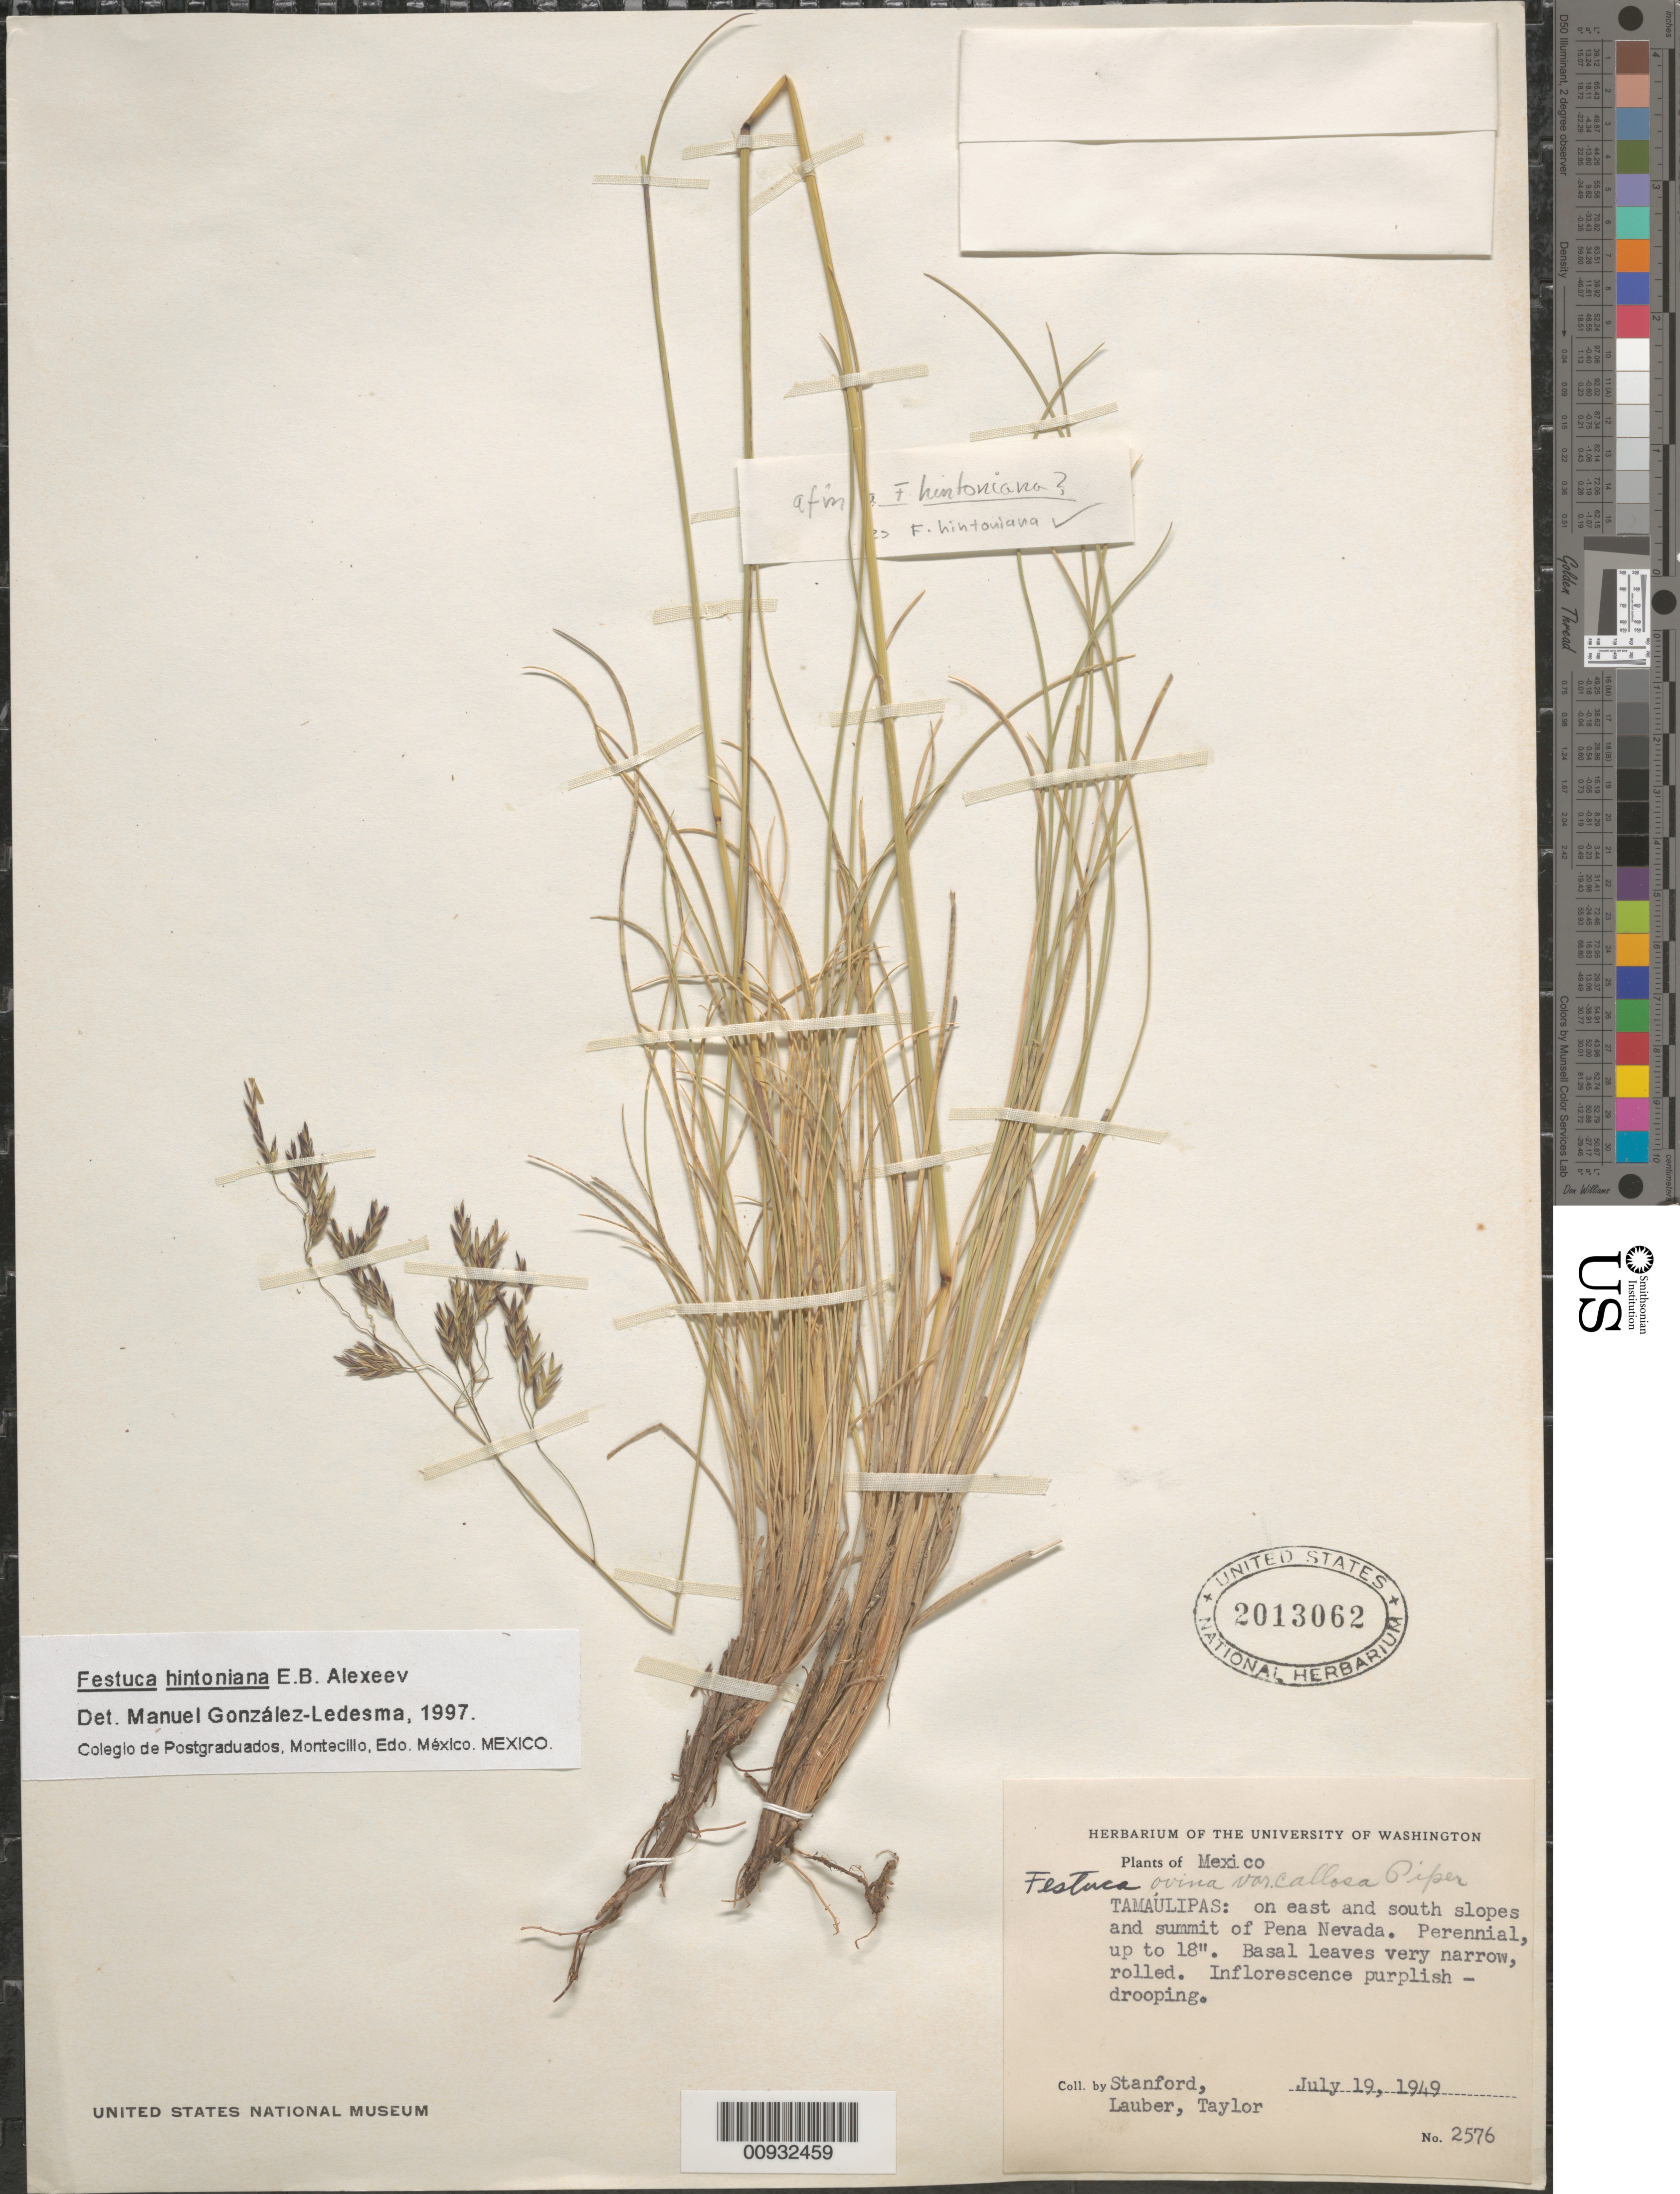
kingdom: Plantae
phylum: Tracheophyta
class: Liliopsida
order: Poales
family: Poaceae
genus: Festuca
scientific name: Festuca hintoniana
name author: E.B. Alexeev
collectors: -. Stanford & Lauber, --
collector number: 2576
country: Mexico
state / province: Tamaulipas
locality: Pena Nevada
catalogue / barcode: US 2013062